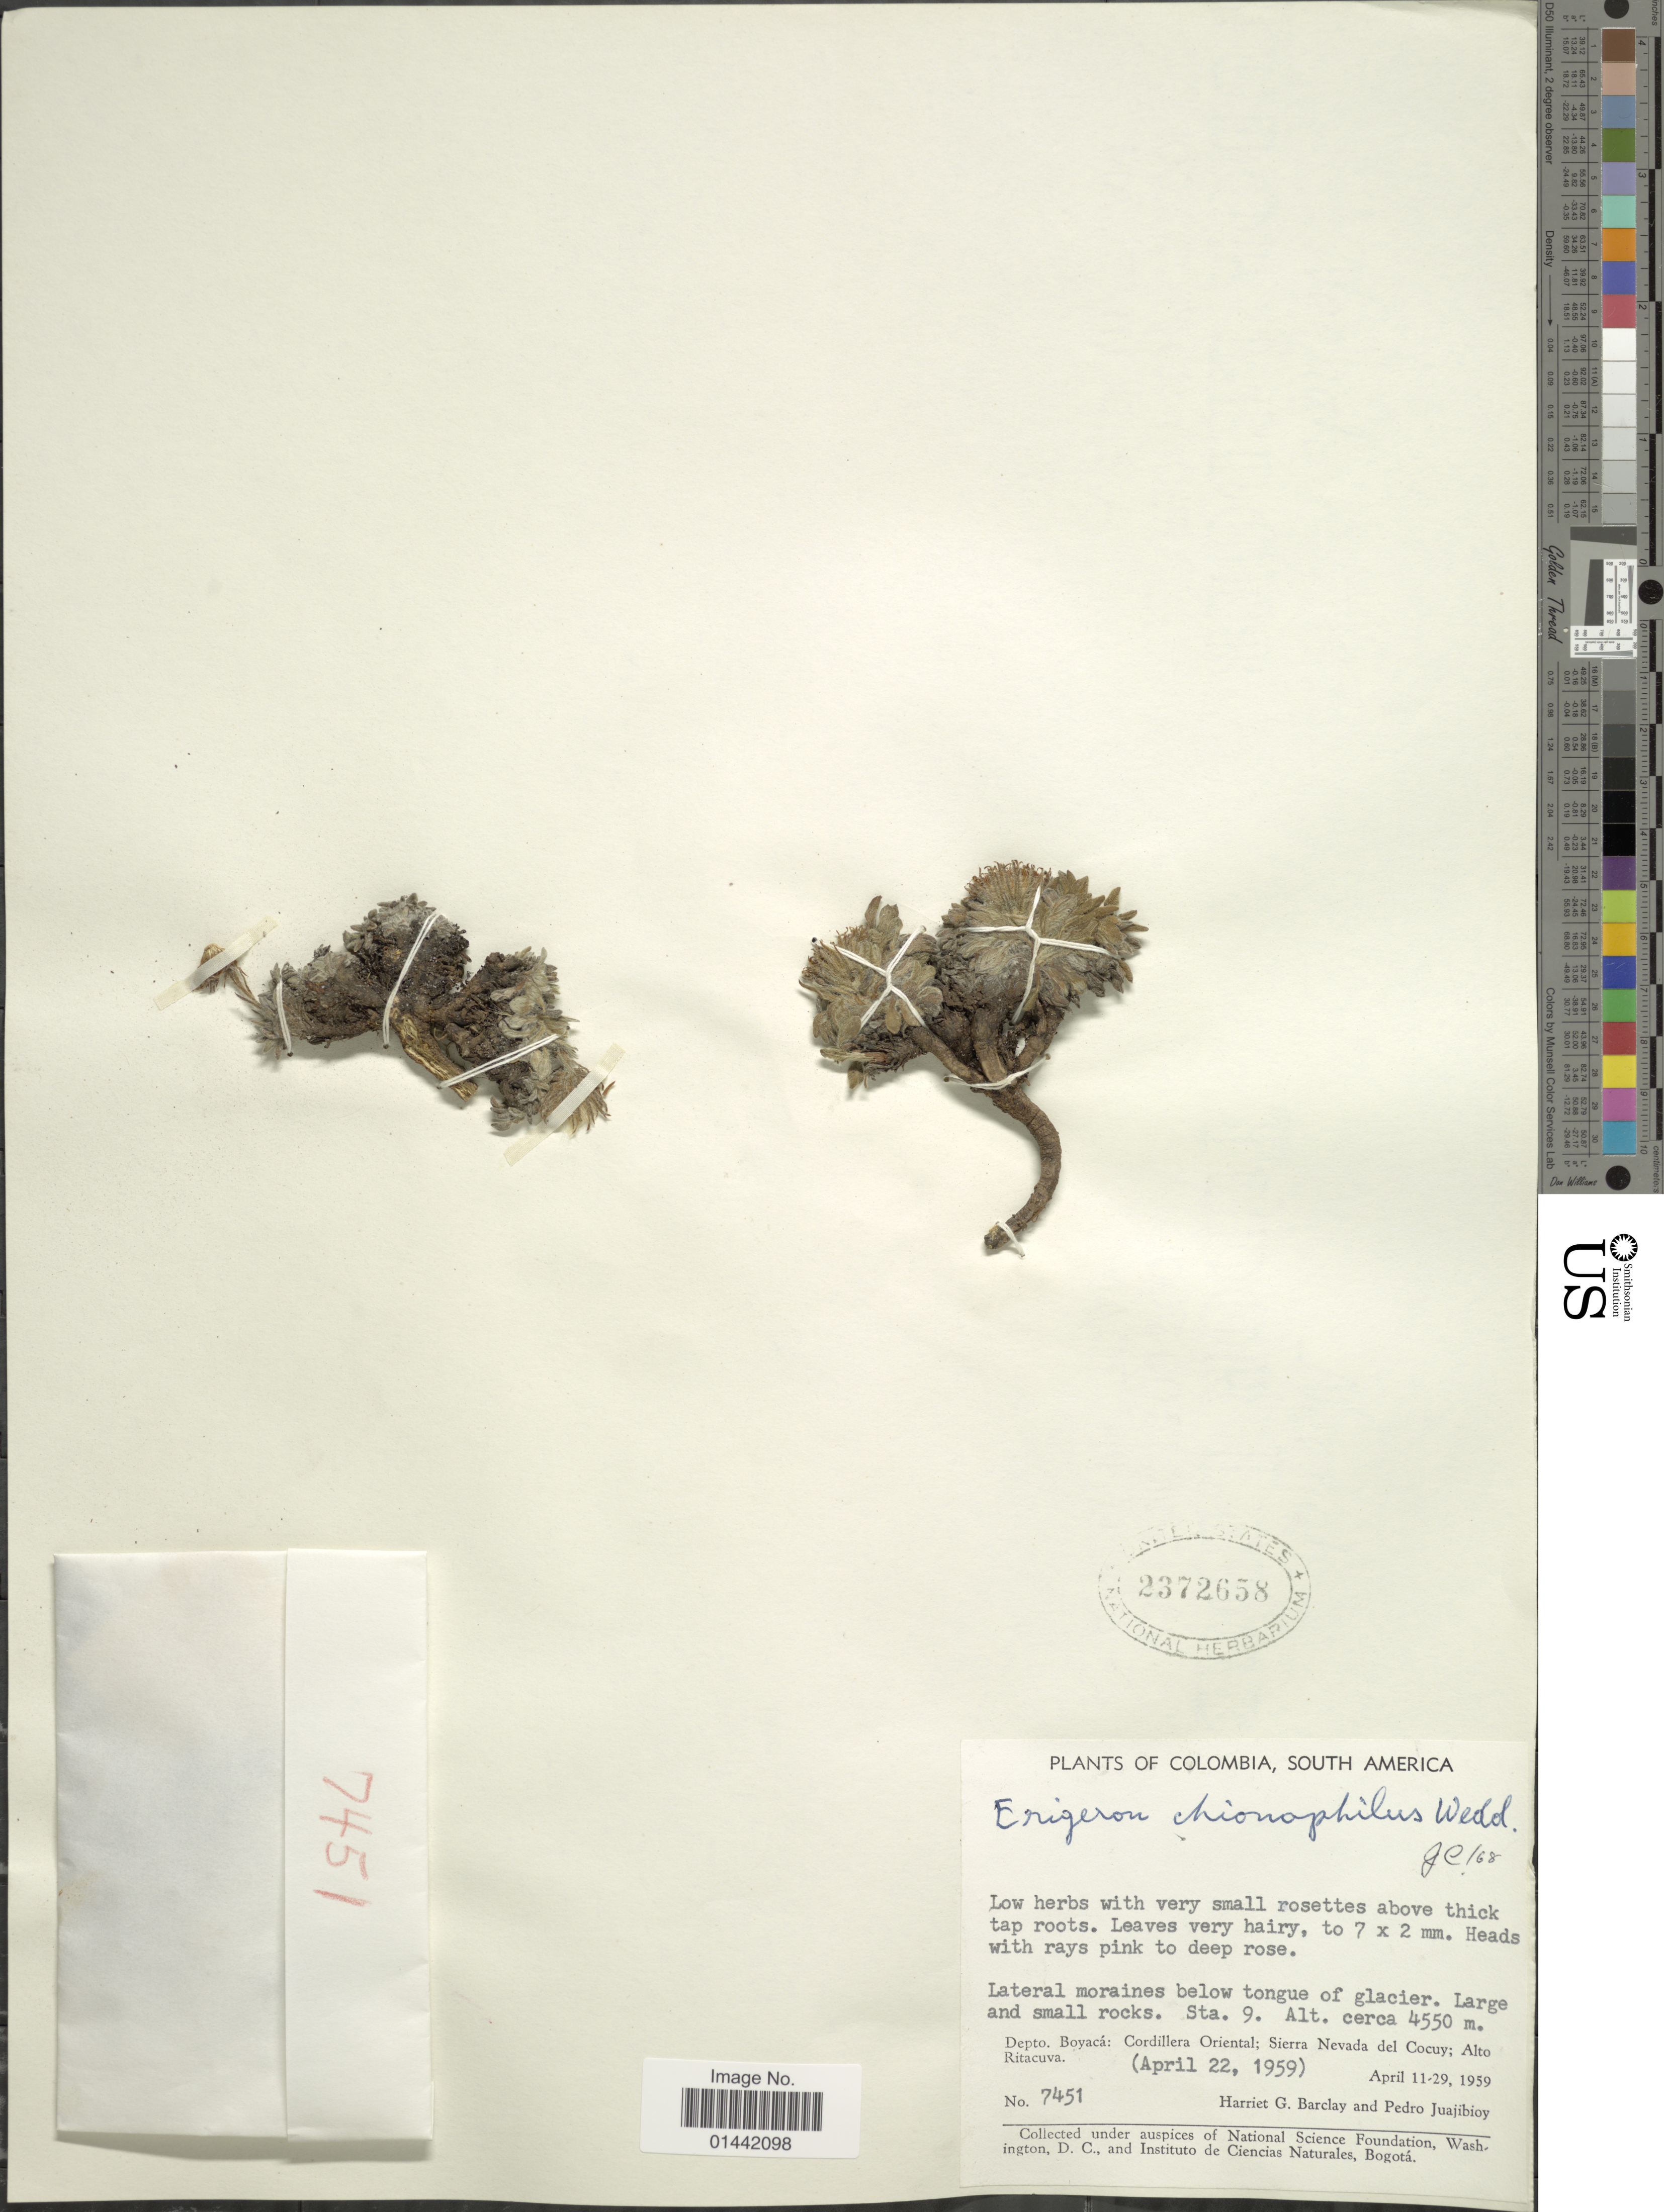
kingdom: Plantae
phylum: Tracheophyta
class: Magnoliopsida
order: Asterales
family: Asteraceae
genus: Erigeron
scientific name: Erigeron chionophilus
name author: Wedd.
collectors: H. G. Barclay & P. Juajibioy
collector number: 7451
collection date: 1959-04-22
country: Colombia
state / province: Boyacá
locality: Sta. 9. Cordillera Oriental; Sierra Nevada del Cocuy, Ritacuva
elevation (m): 4550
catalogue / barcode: US 2372658